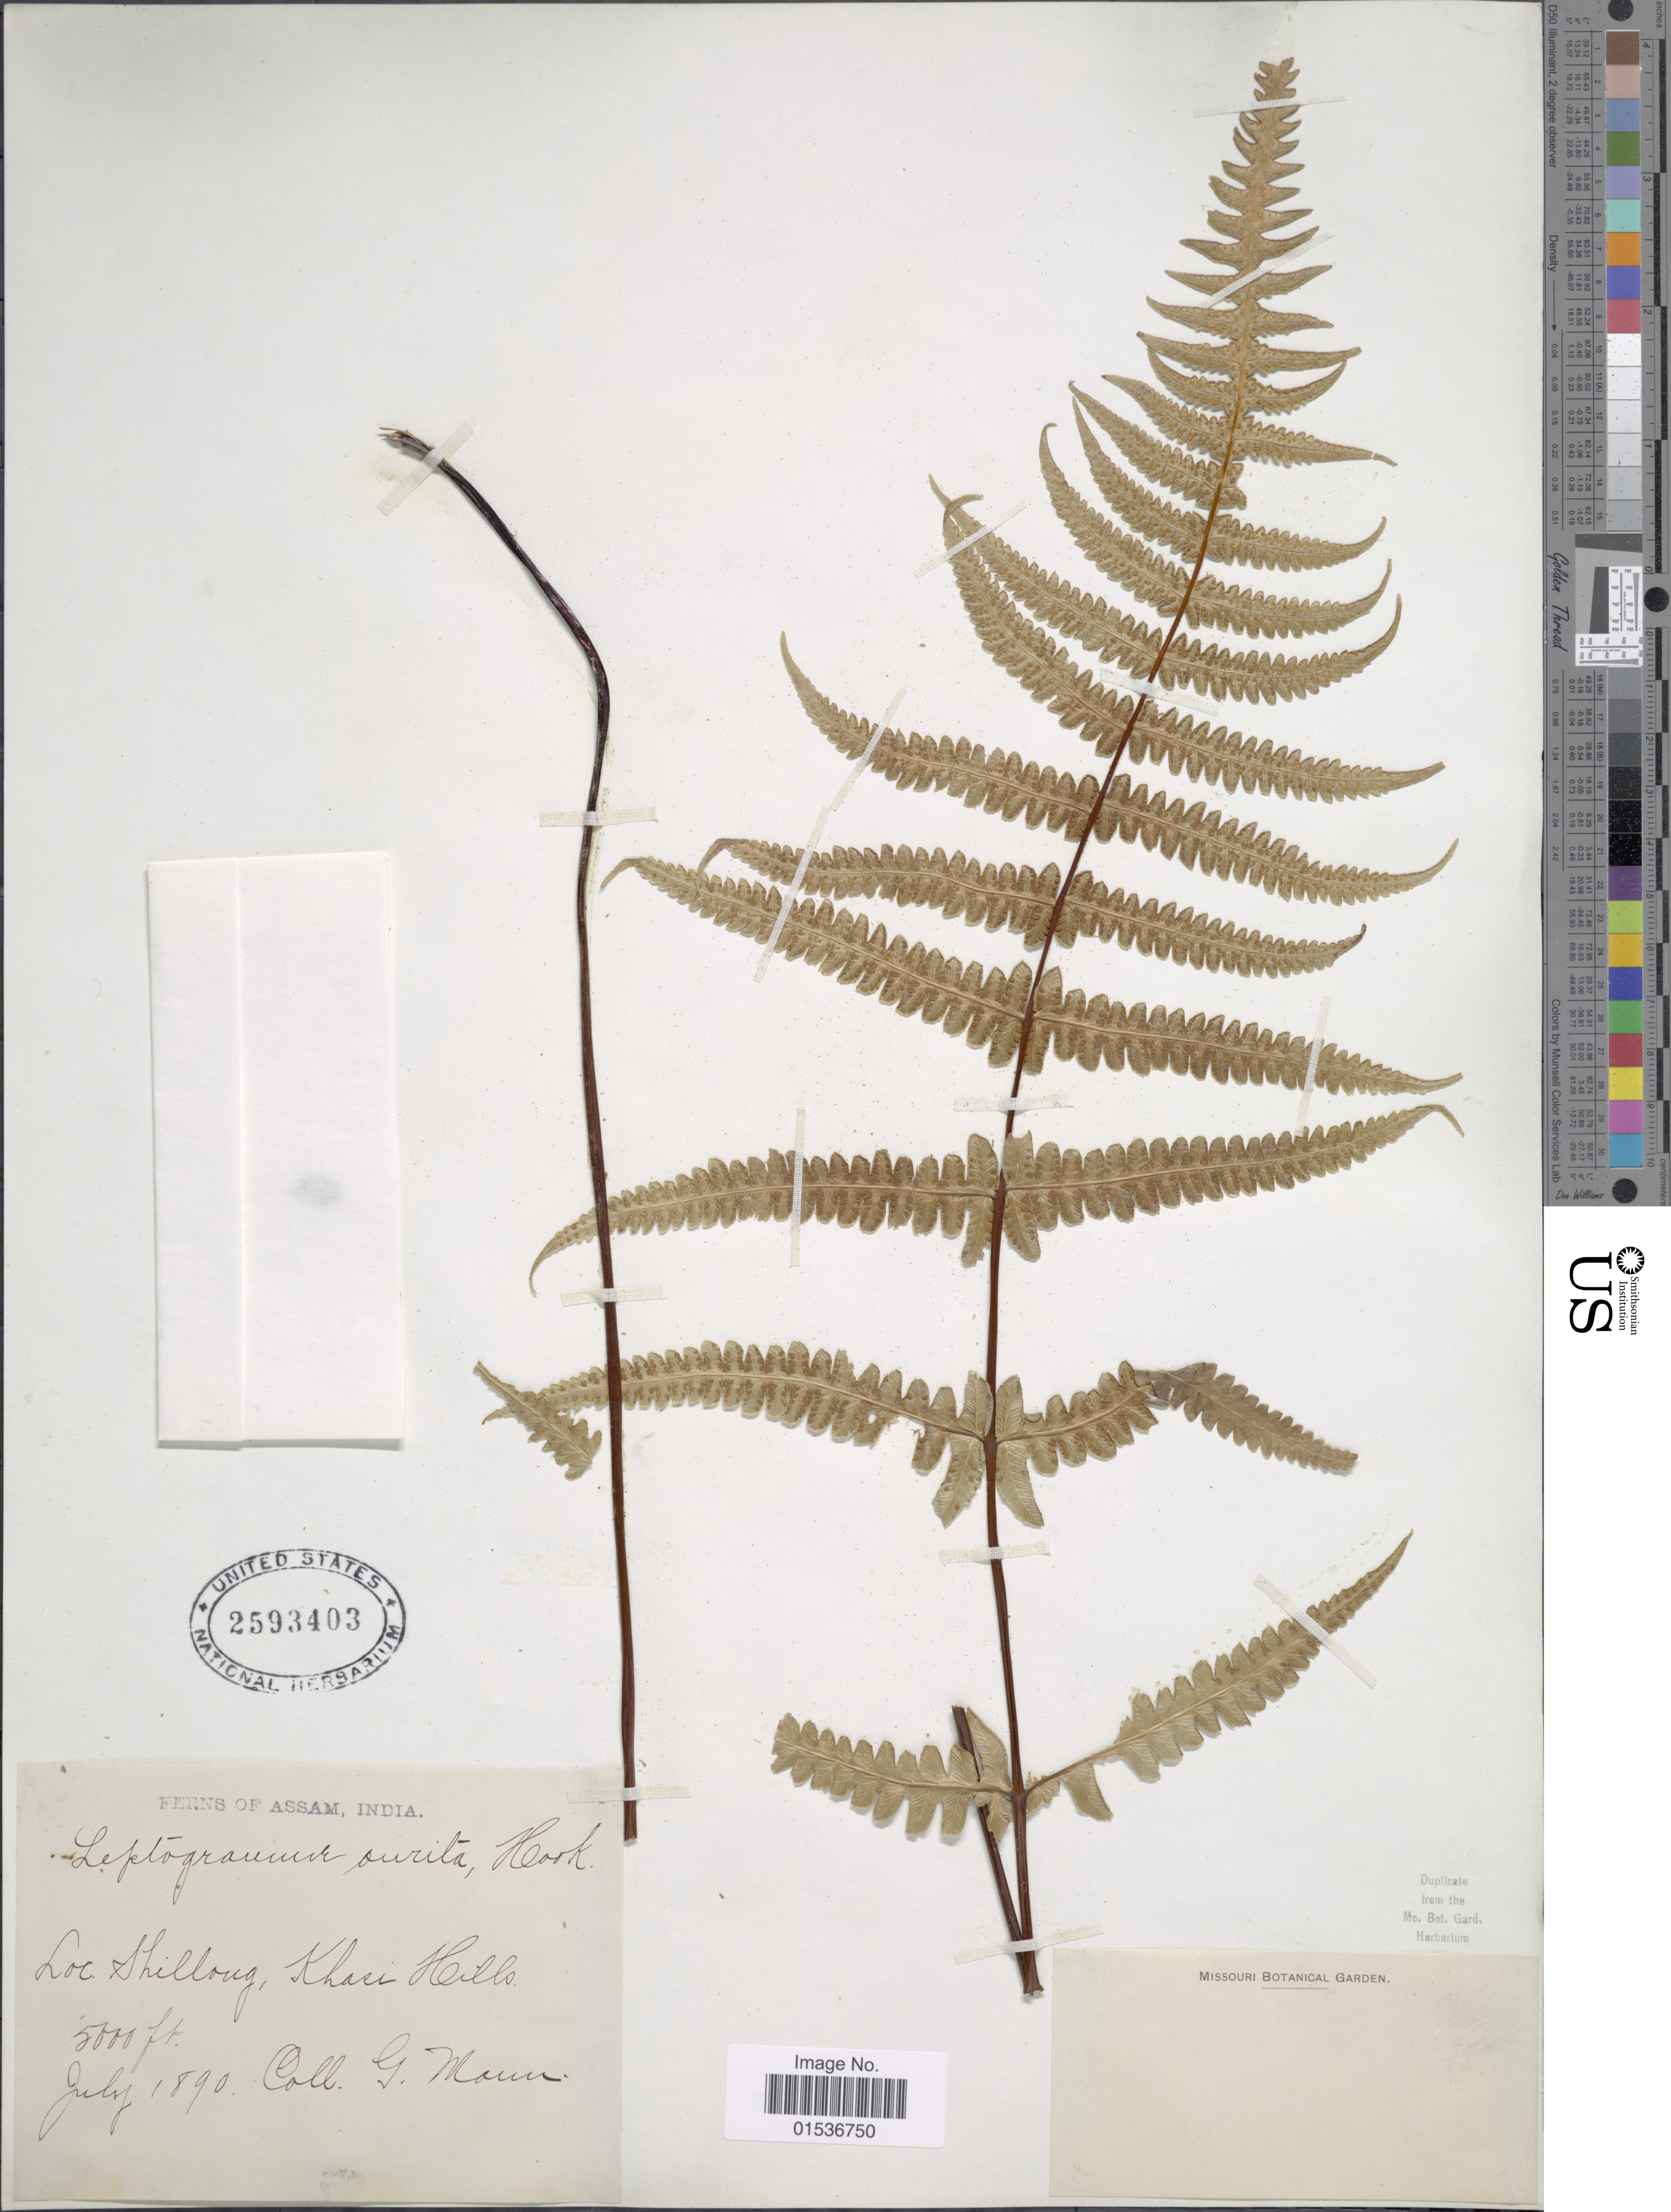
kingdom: Plantae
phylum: Tracheophyta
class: Polypodiopsida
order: Polypodiales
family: Thelypteridaceae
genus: Pseudophegopteris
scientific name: Pseudophegopteris aurita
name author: (Hook.) Ching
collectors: G. Mann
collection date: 1890-07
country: India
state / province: Meghalaya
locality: Shillong, Khasi Hills. Assam.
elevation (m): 1524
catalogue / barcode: US 2593403